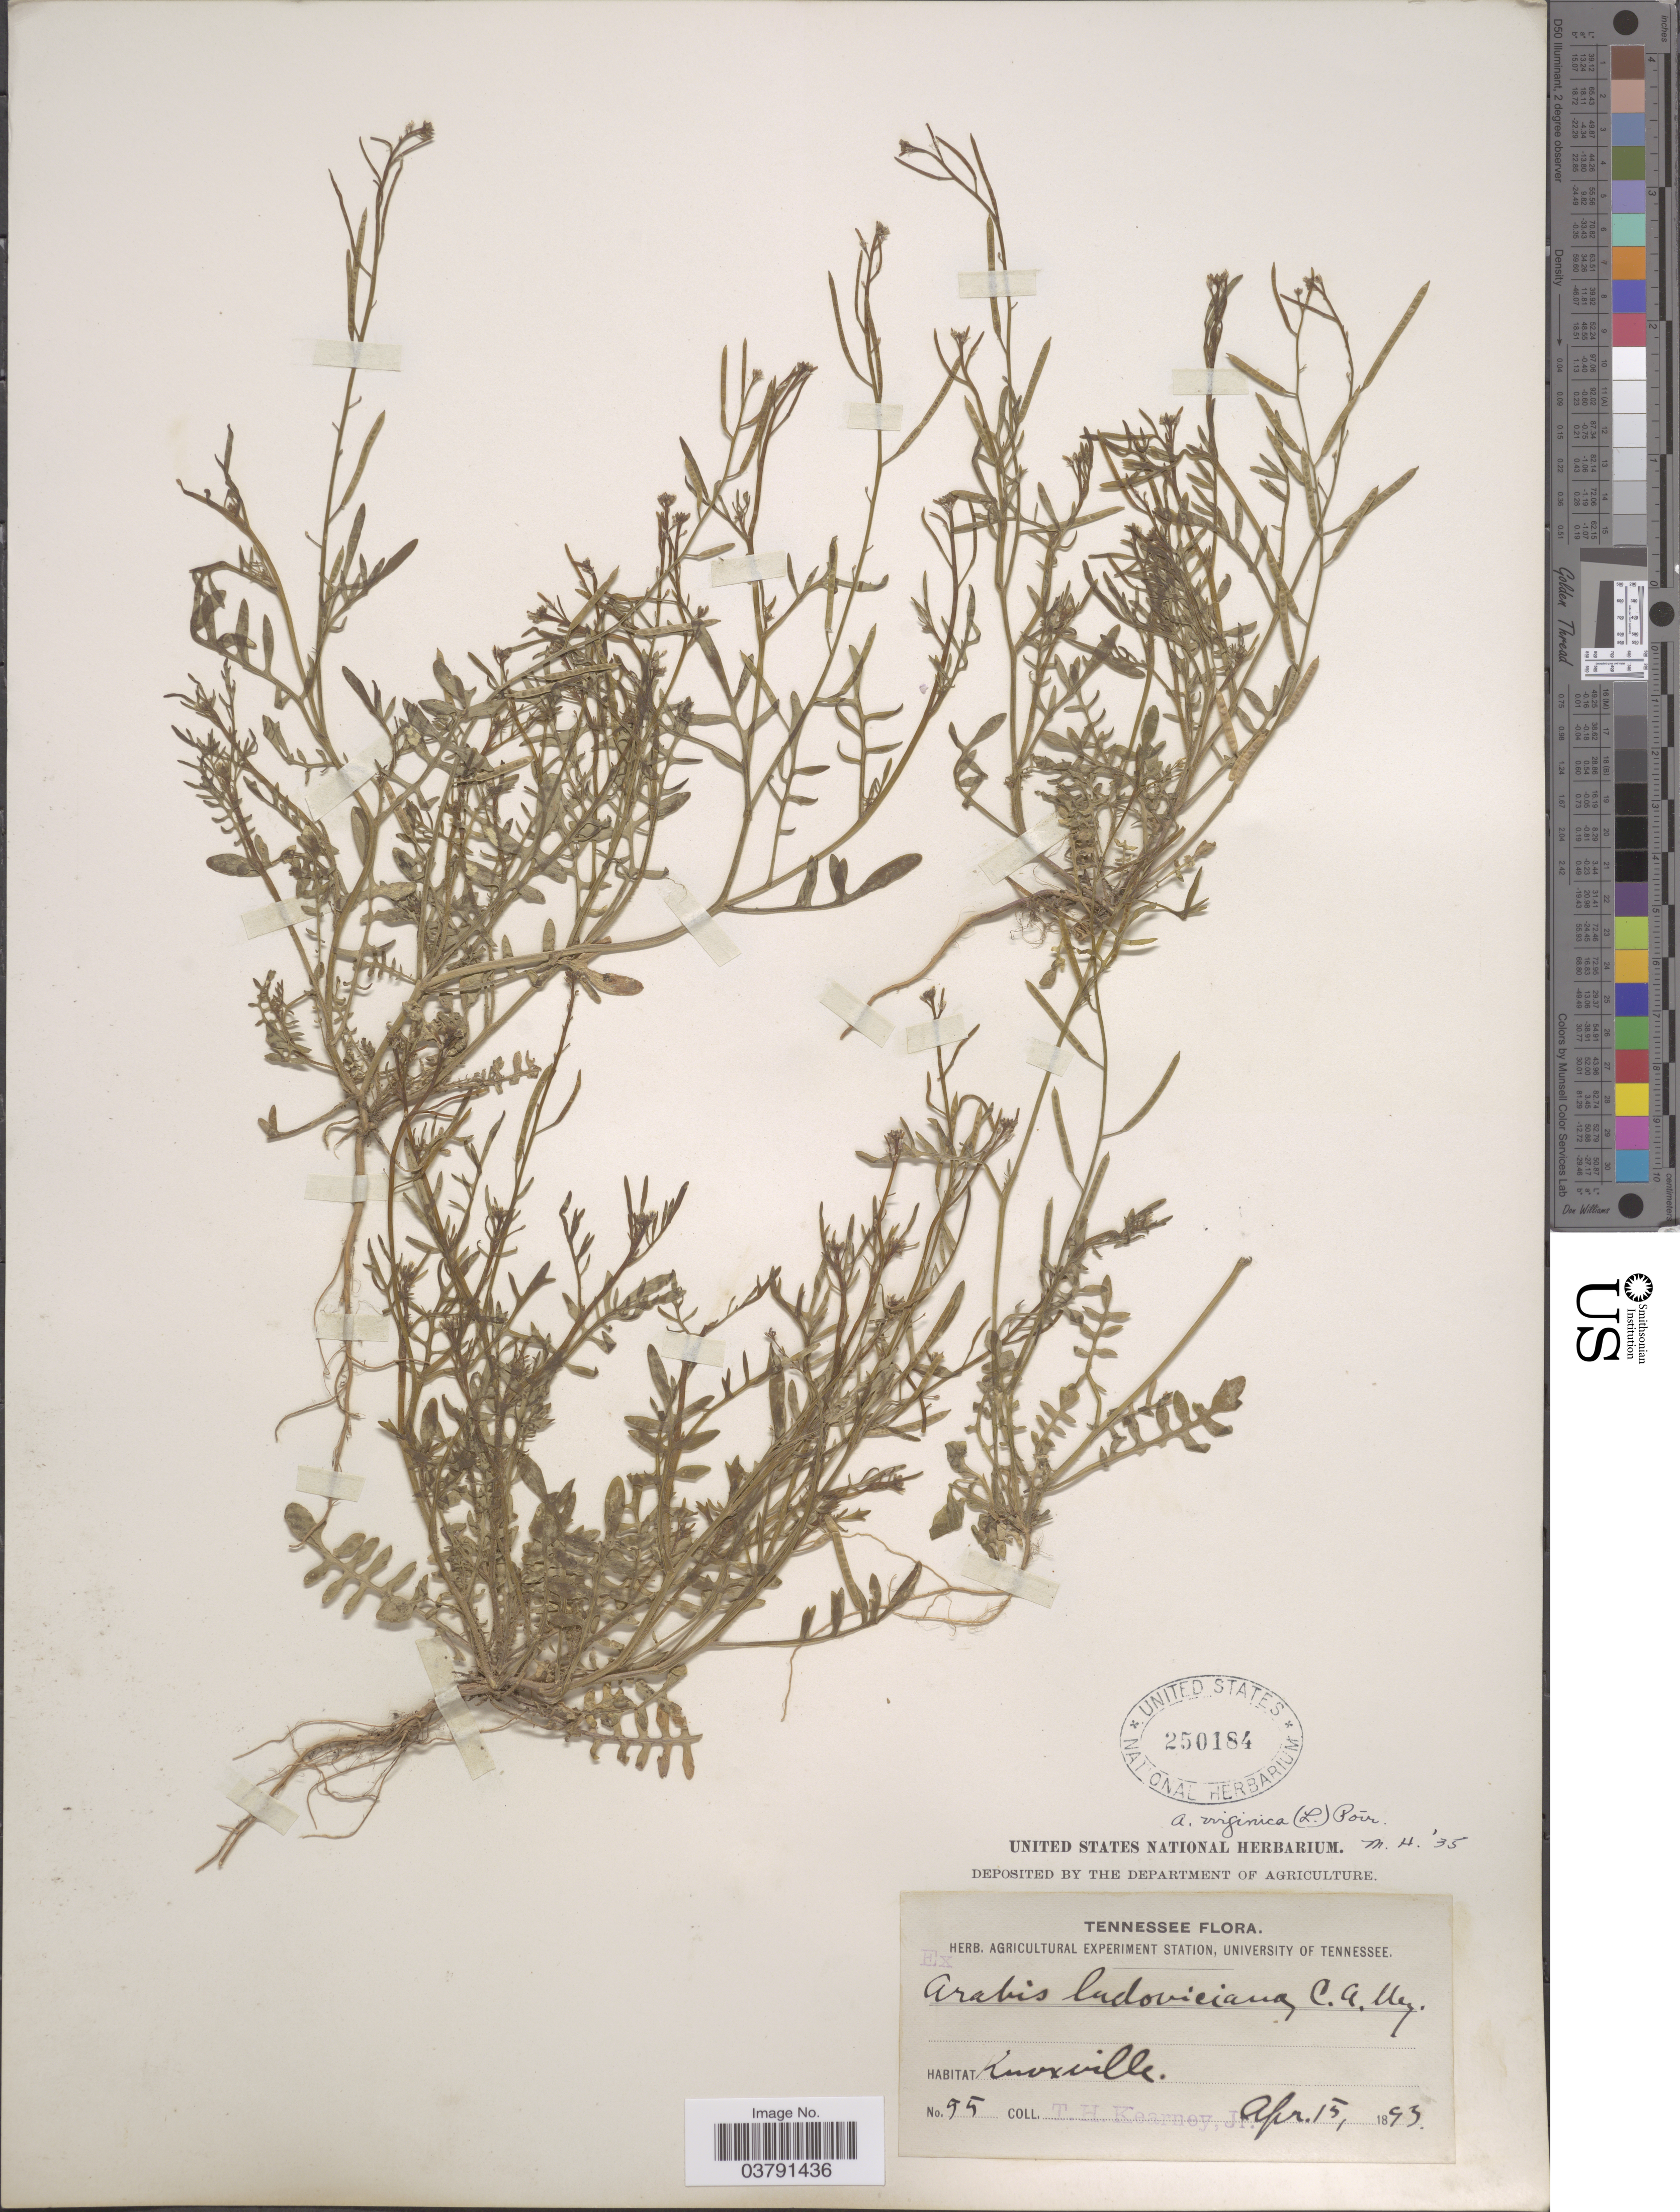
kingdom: Plantae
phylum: Tracheophyta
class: Magnoliopsida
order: Brassicales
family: Brassicaceae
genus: Planodes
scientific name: Planodes virginicum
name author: (L.) Greene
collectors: T. H. Kearney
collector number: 95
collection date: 1893-04-15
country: United States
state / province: Tennessee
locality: Knoxville.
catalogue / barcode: US 250184